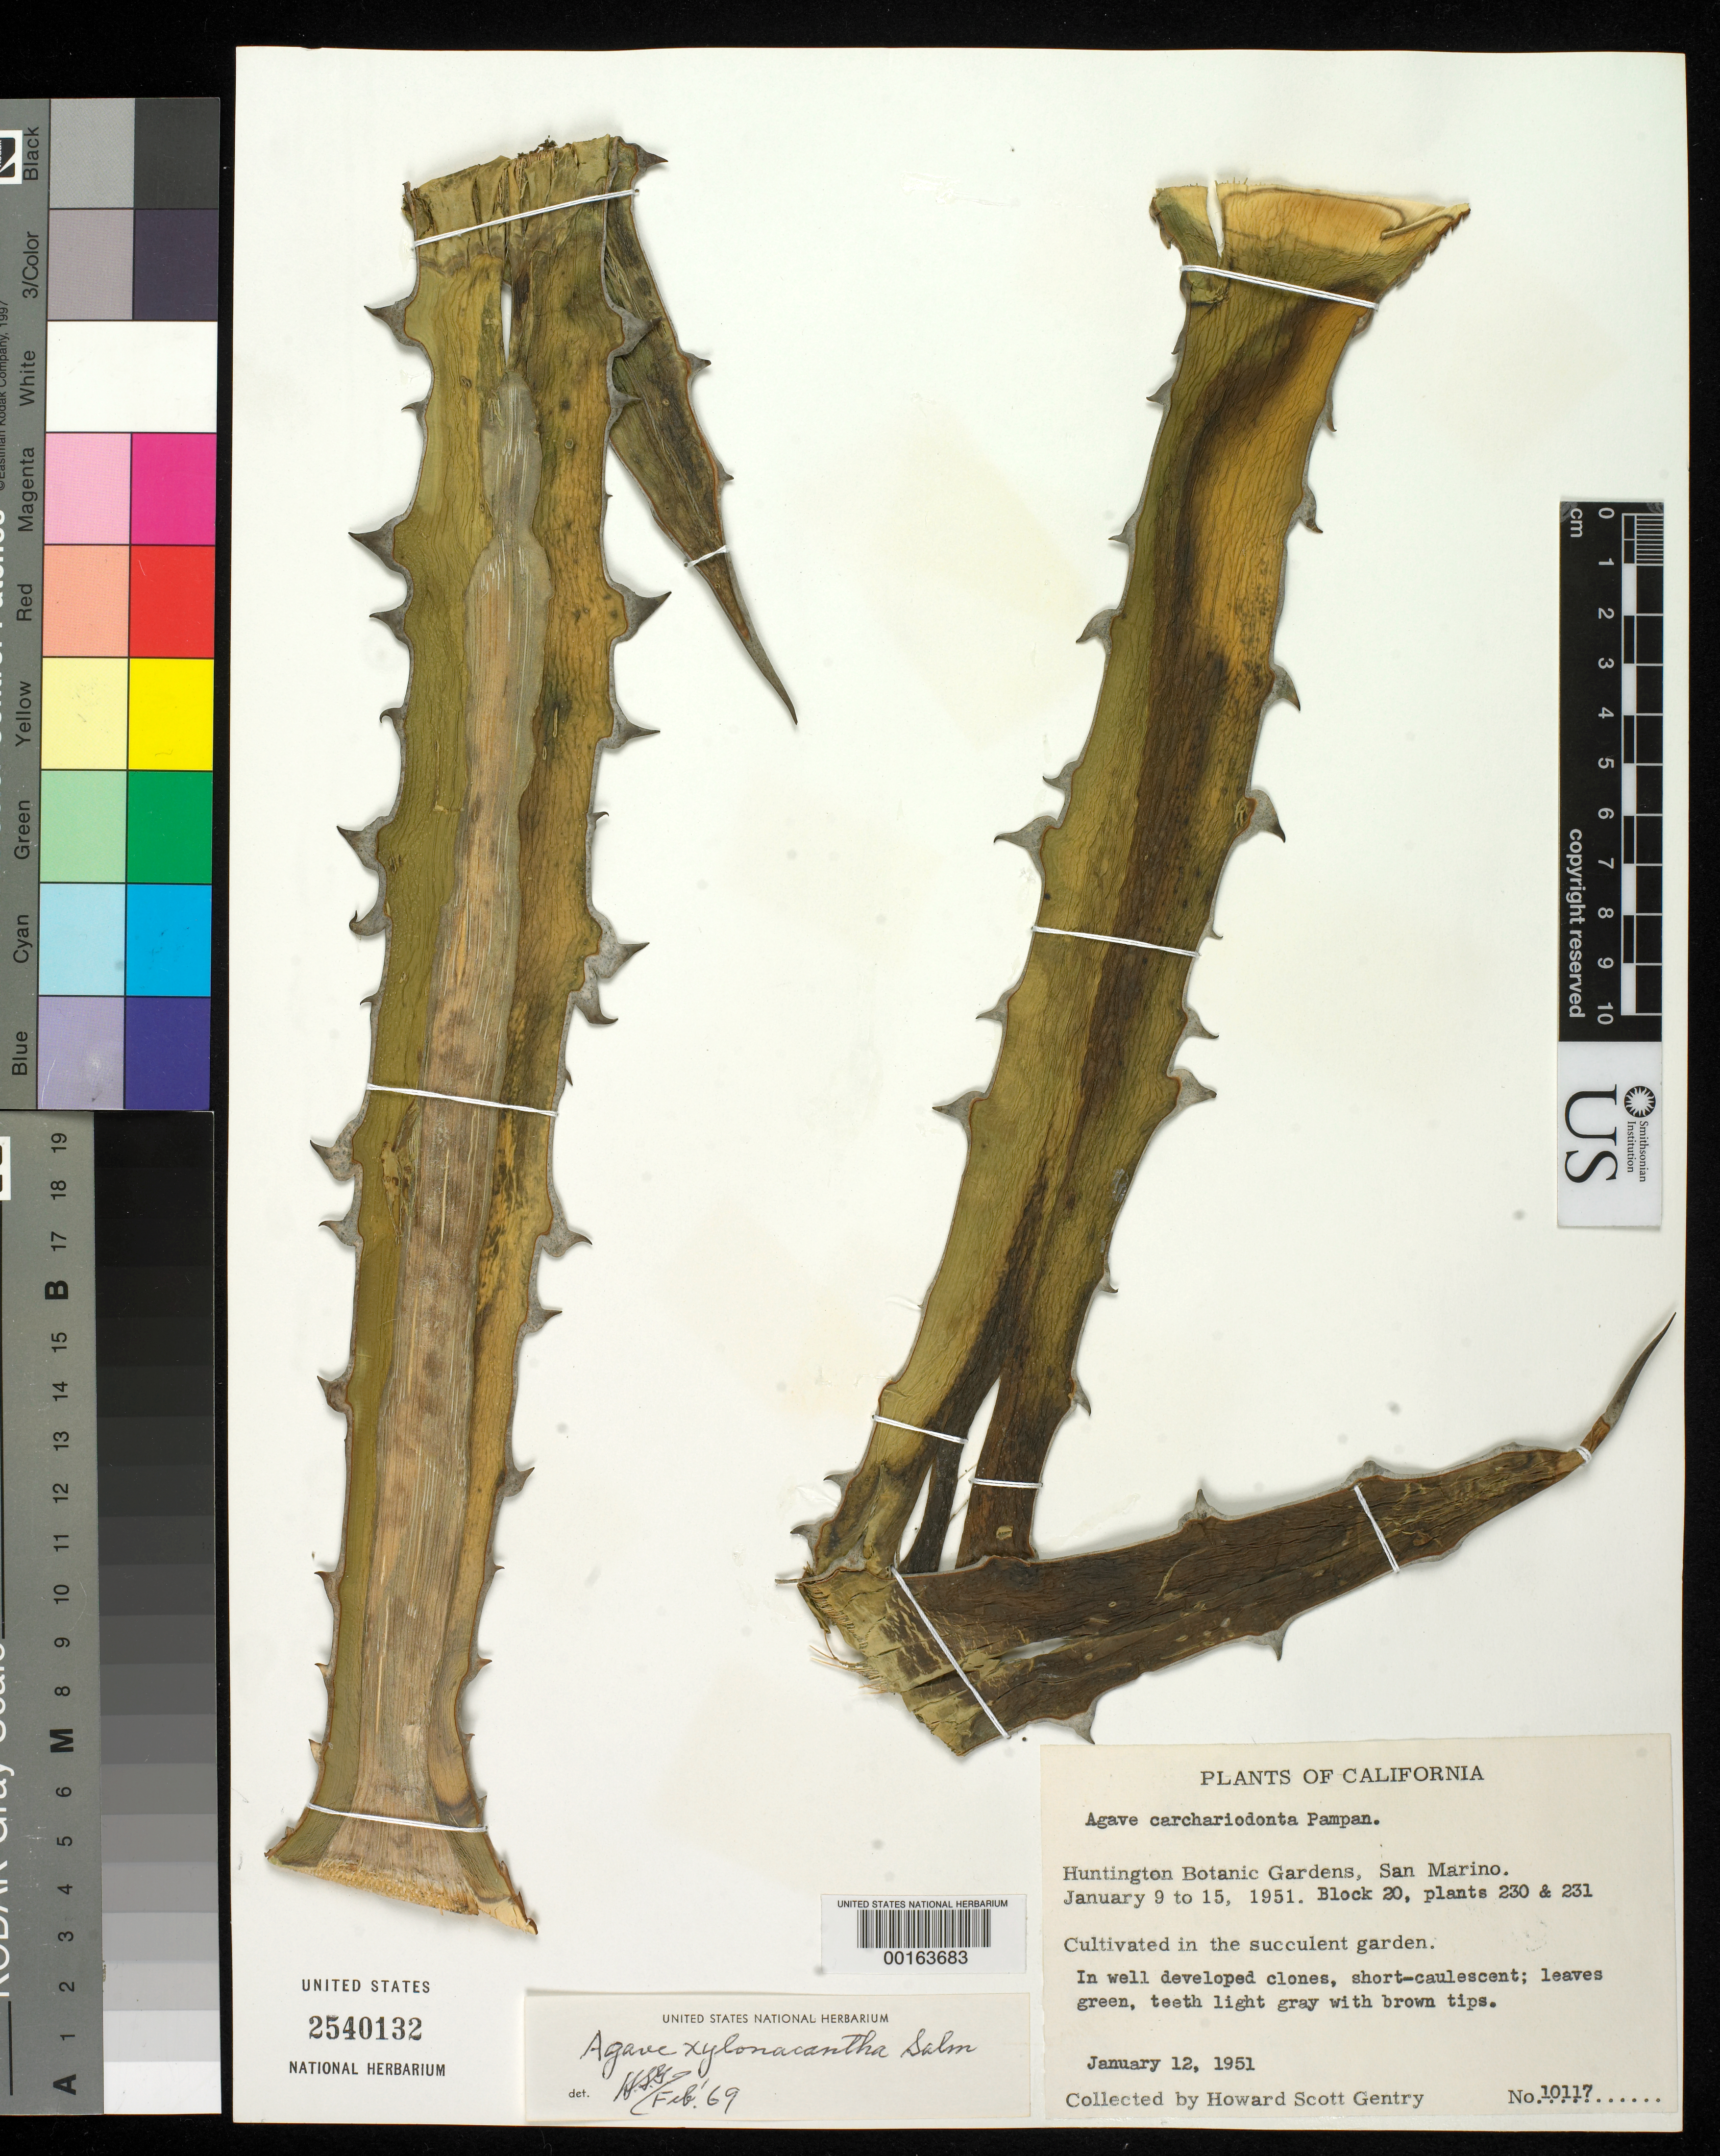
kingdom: Plantae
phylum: Tracheophyta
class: Liliopsida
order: Asparagales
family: Asparagaceae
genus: Agave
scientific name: Agave xylonacantha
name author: Salm-Dyck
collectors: H. S. Gentry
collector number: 10117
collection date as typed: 12 Jan 1951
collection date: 1951-01-12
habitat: In succulent garden, block 20, plants 230 & 231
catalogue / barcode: US 2540132